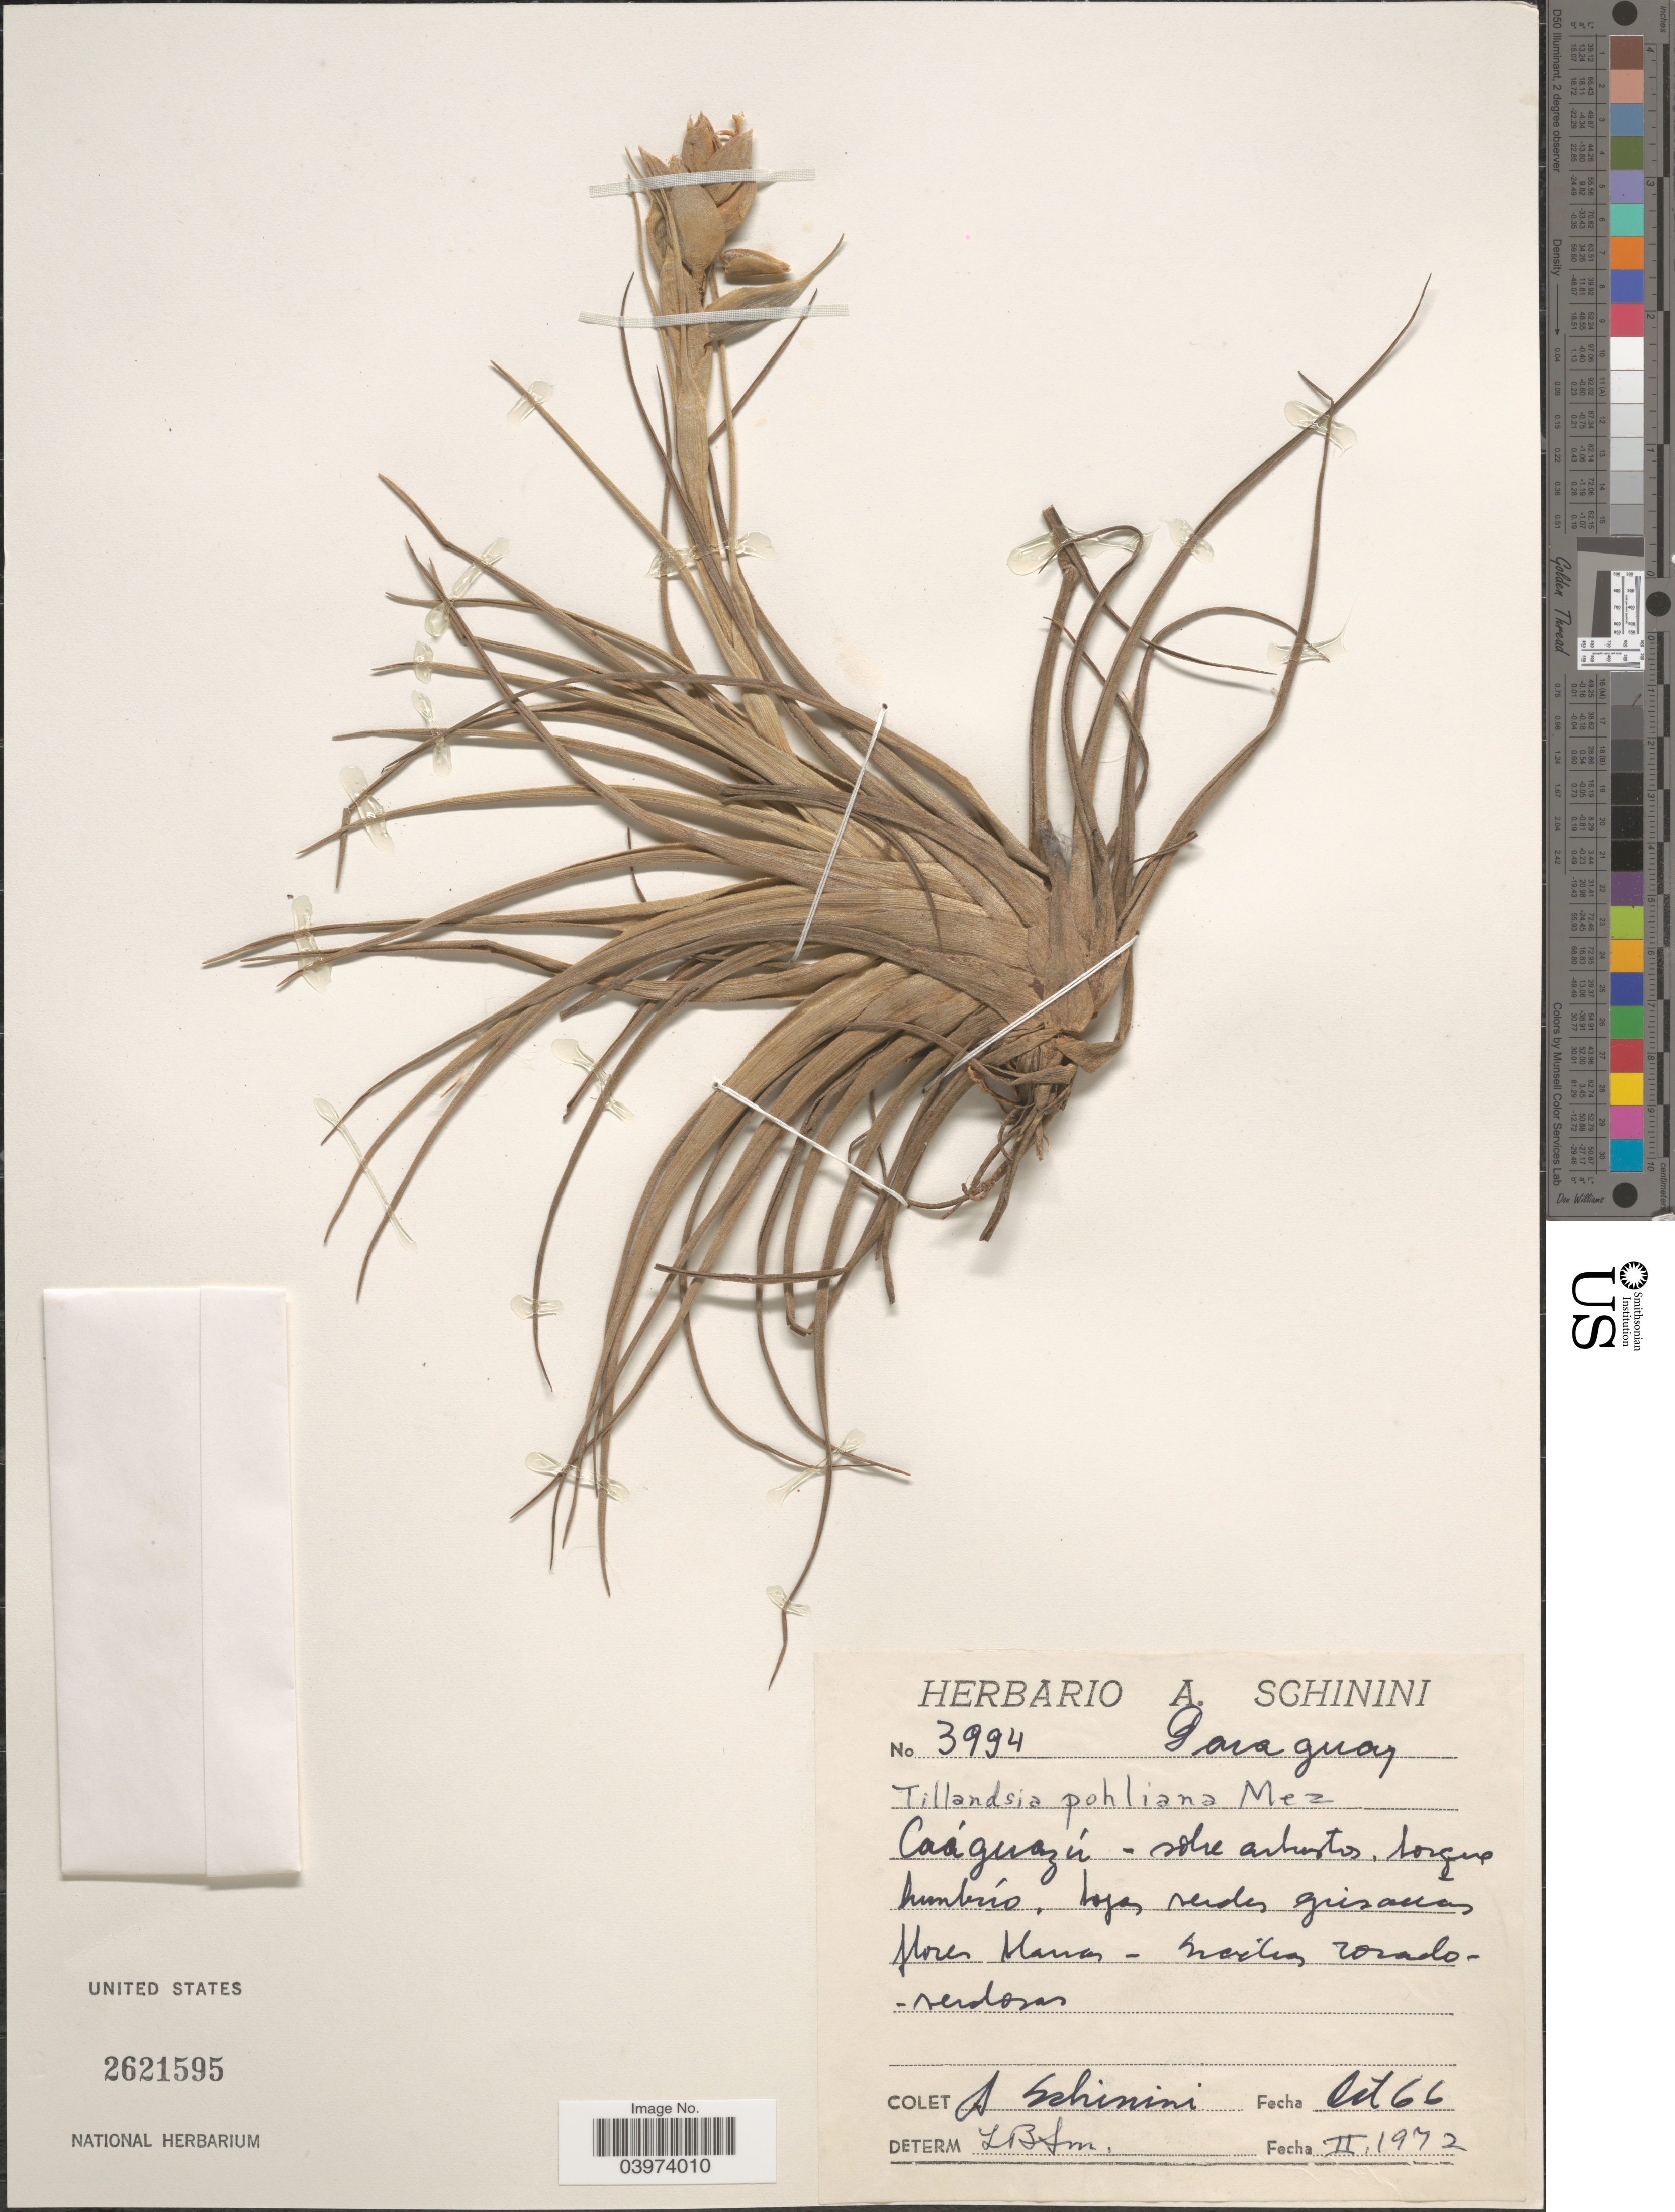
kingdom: Plantae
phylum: Tracheophyta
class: Liliopsida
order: Poales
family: Bromeliaceae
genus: Tillandsia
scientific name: Tillandsia pohliana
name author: Mez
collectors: A. Schinini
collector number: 3994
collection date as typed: Transcribed d/m/y: /10/66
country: Paraguay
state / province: Caaguazu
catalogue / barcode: US 2621595